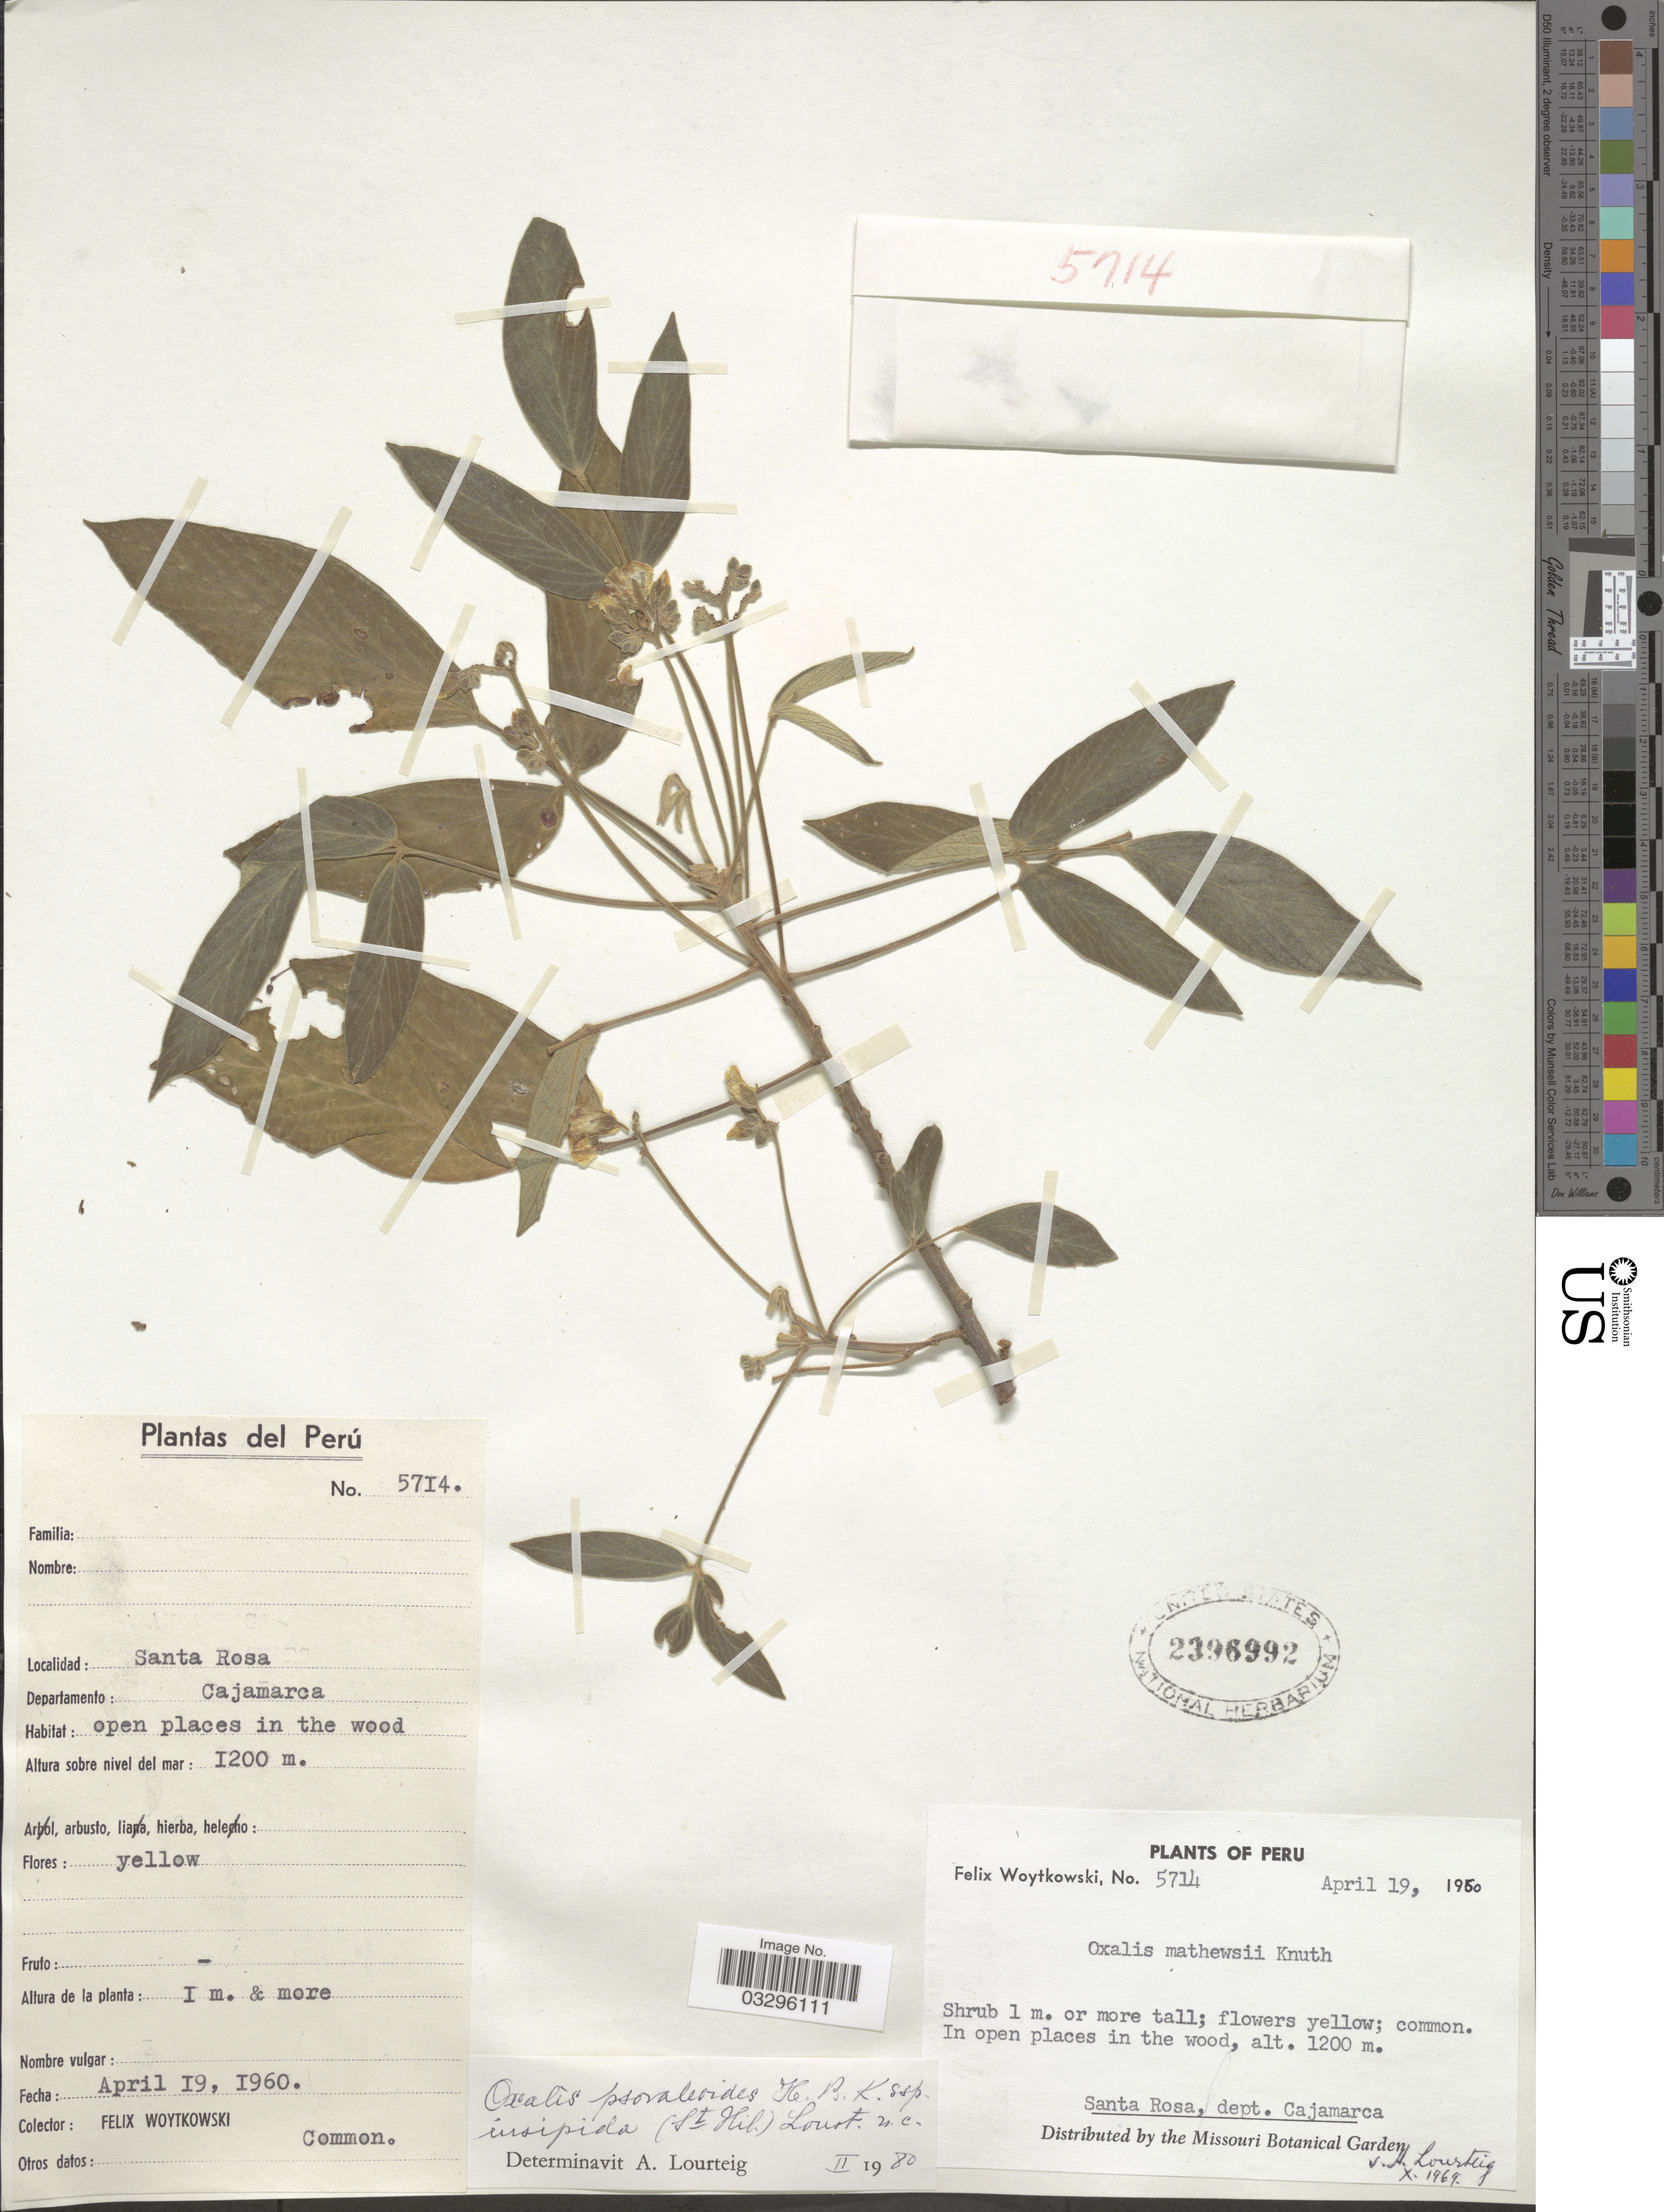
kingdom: Plantae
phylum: Tracheophyta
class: Magnoliopsida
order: Oxalidales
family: Oxalidaceae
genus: Oxalis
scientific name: Oxalis psoraleoides subsp. insipida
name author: (A. St.-Hil.) Lourteig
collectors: F. Woytkowski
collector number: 5714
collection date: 1960-04-19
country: Peru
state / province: Cajamarca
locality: Santa Rosa. Departamento: Cajamarca.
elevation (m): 1200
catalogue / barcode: US 2396992